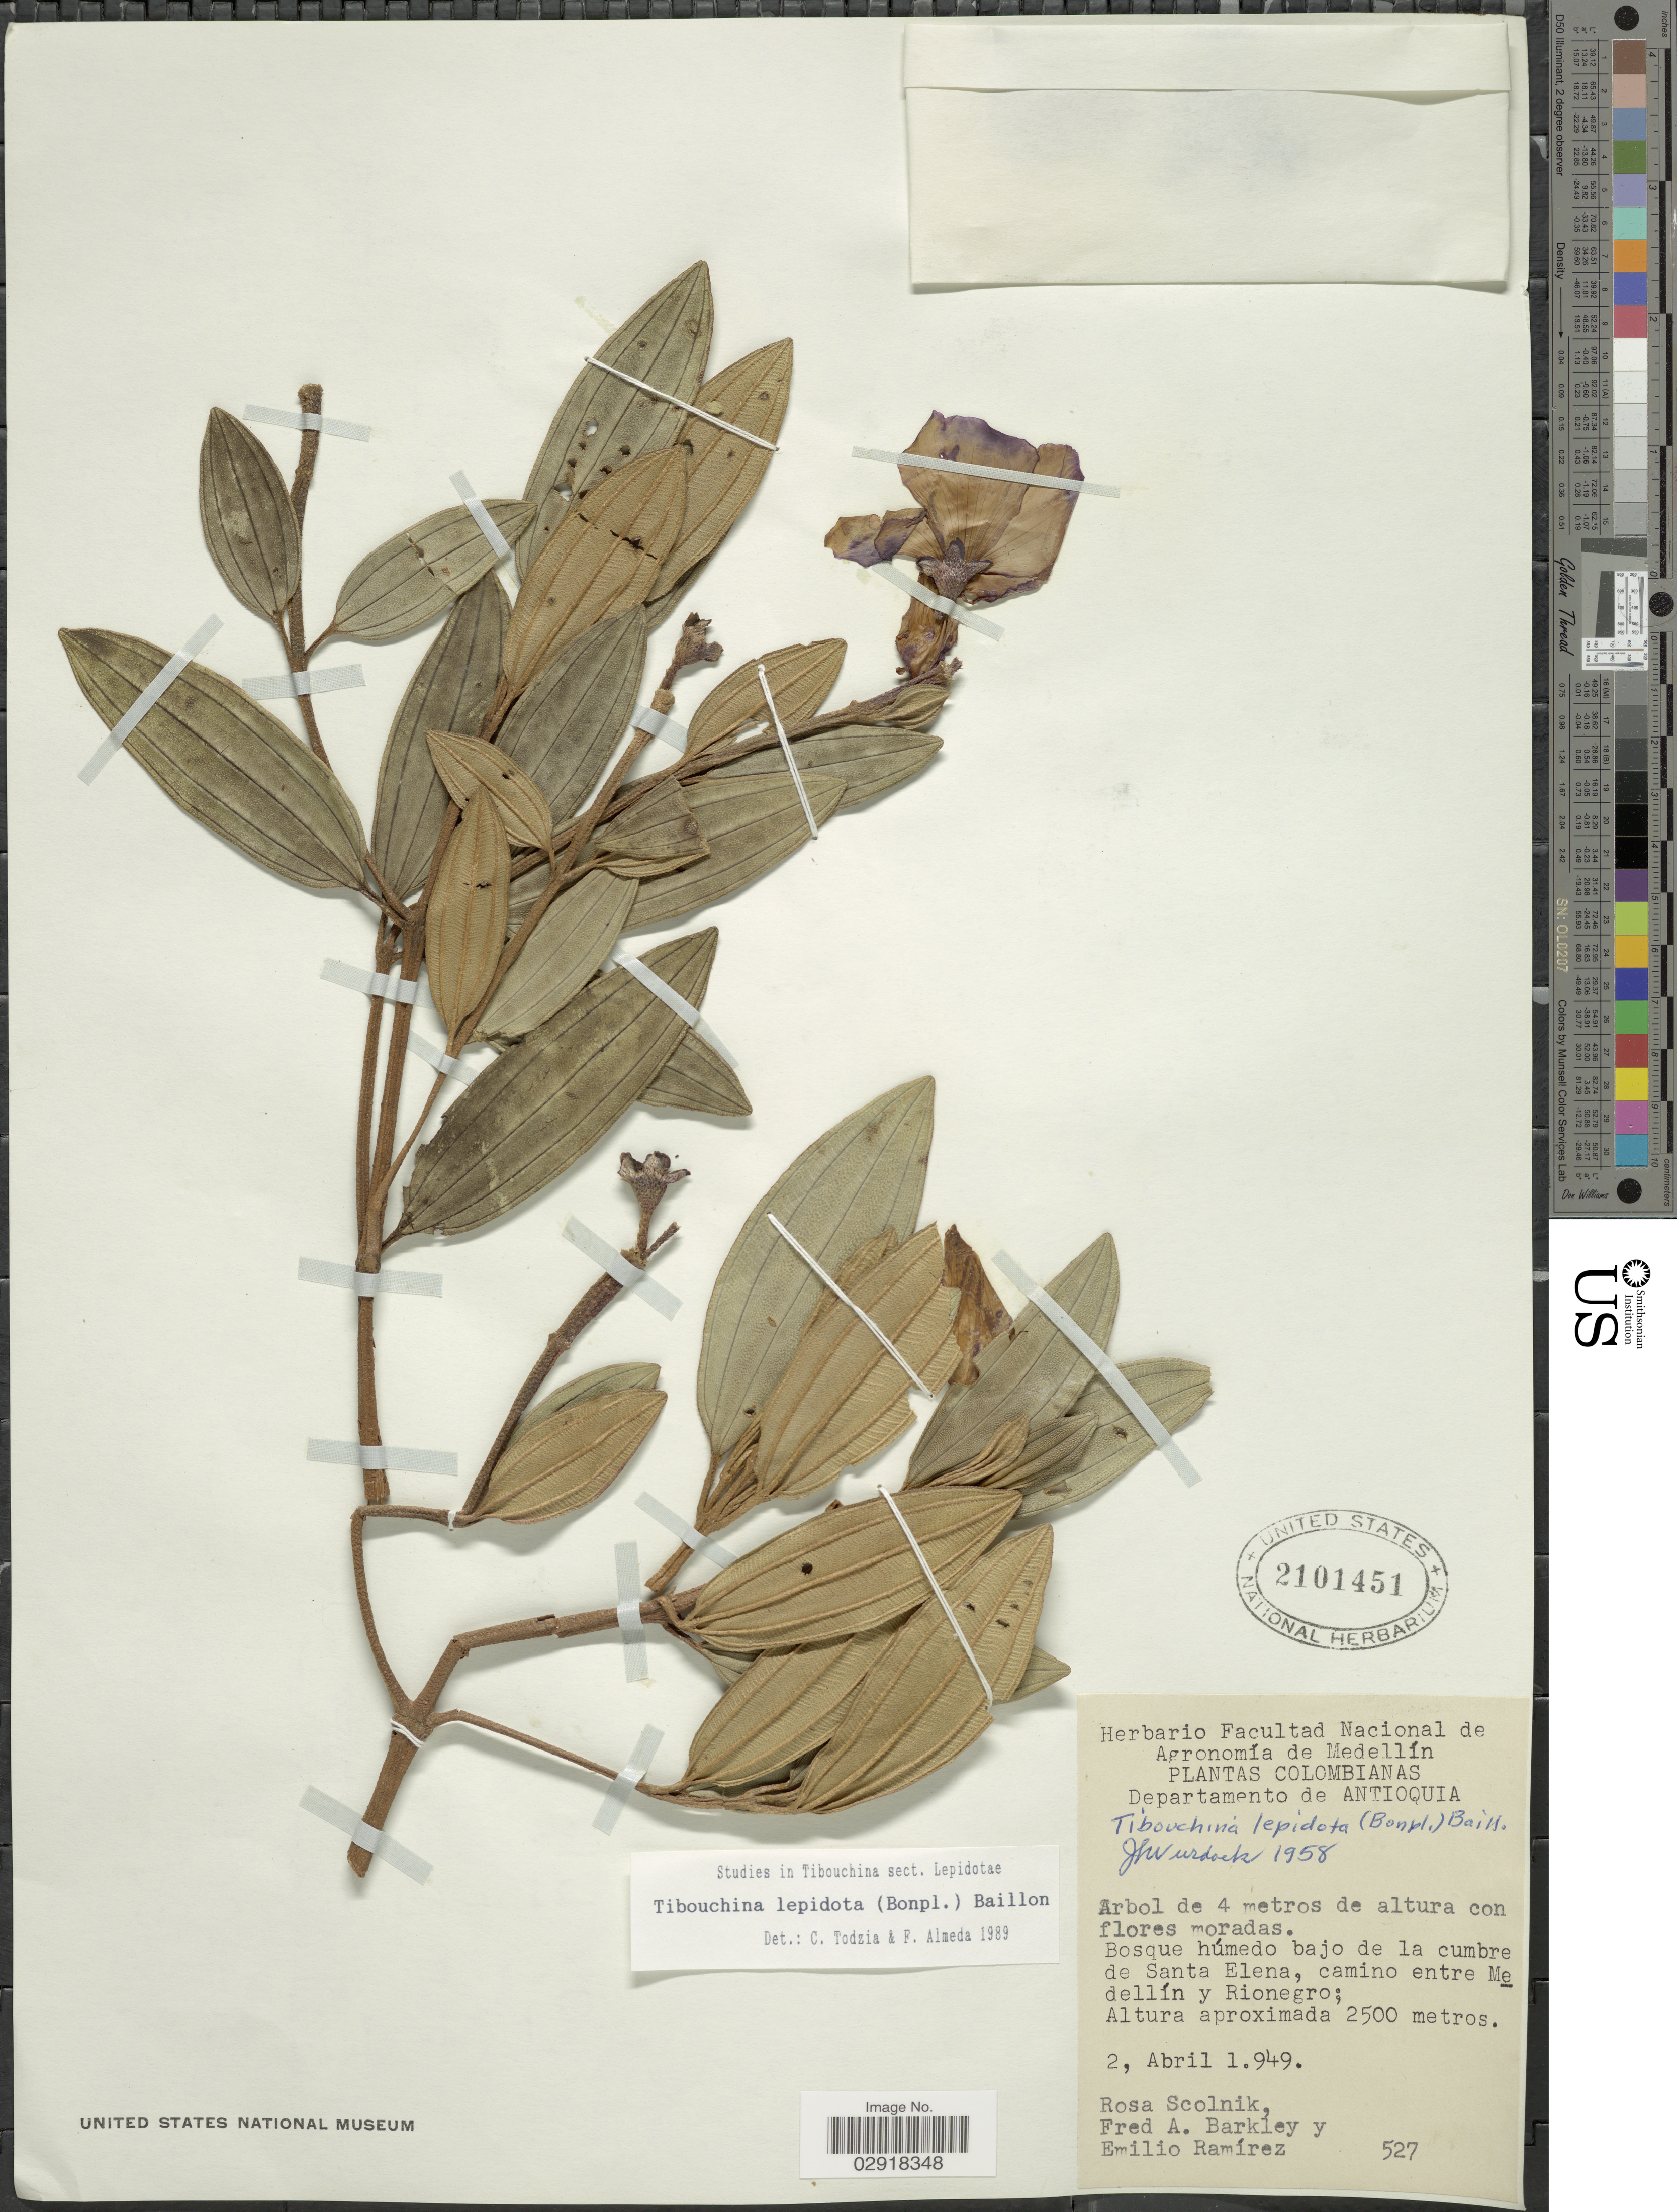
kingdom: Plantae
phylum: Tracheophyta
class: Magnoliopsida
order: Myrtales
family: Melastomataceae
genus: Andesanthus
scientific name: Andesanthus lepidotus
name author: (Humb. & Bonpl.) P.J.F. Guim. & Michelang.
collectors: R. Scolnik, F. A. Barkley & E. Ramírez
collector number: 527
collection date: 1949-04-02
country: Colombia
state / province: Antioquia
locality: Departamento de Antioquia, Bosque húmedo bajo de la cumbre de Santa Elena, camino entre Medellín y Rionegro.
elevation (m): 2500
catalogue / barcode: US 2101451